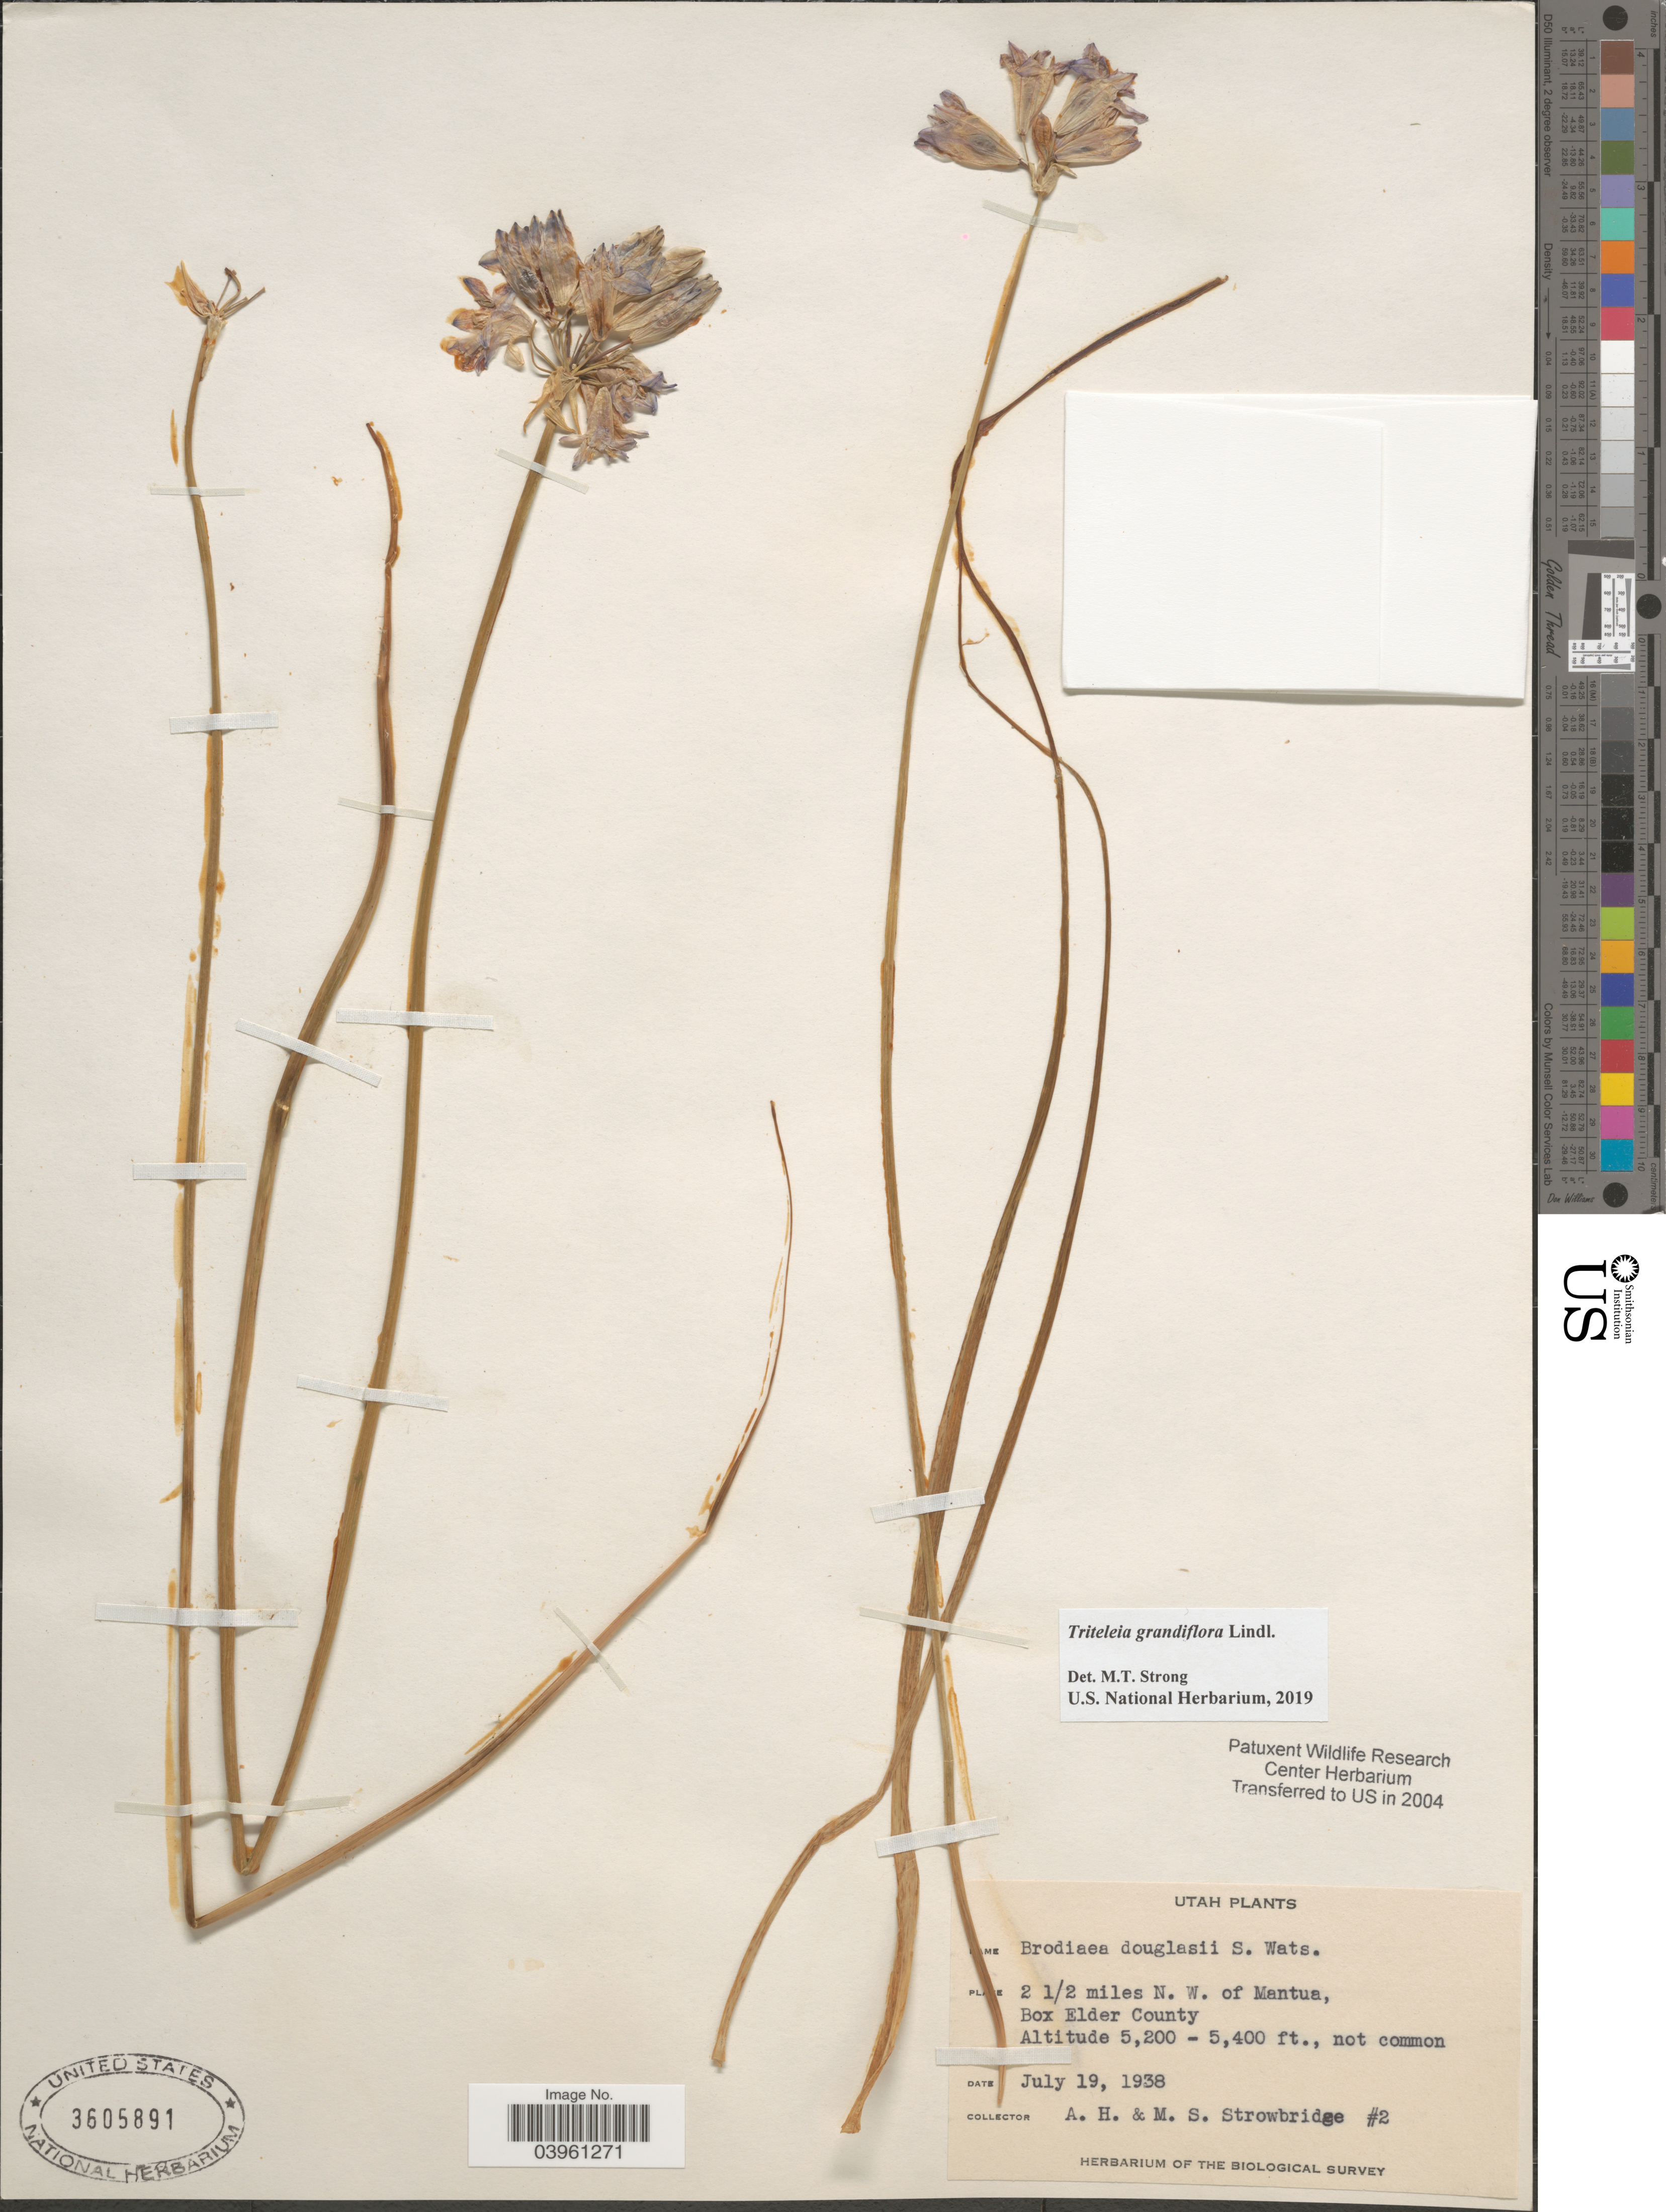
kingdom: Plantae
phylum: Tracheophyta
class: Liliopsida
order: Asparagales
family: Asparagaceae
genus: Triteleia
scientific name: Triteleia grandiflora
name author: Lindl.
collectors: A. Strowbridge & M. Strowbridge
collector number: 2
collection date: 1938-07-19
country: United States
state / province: Utah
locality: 2 1/2 miles N. W. of Mantua, Box Elder County.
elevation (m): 1585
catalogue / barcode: US 3605891